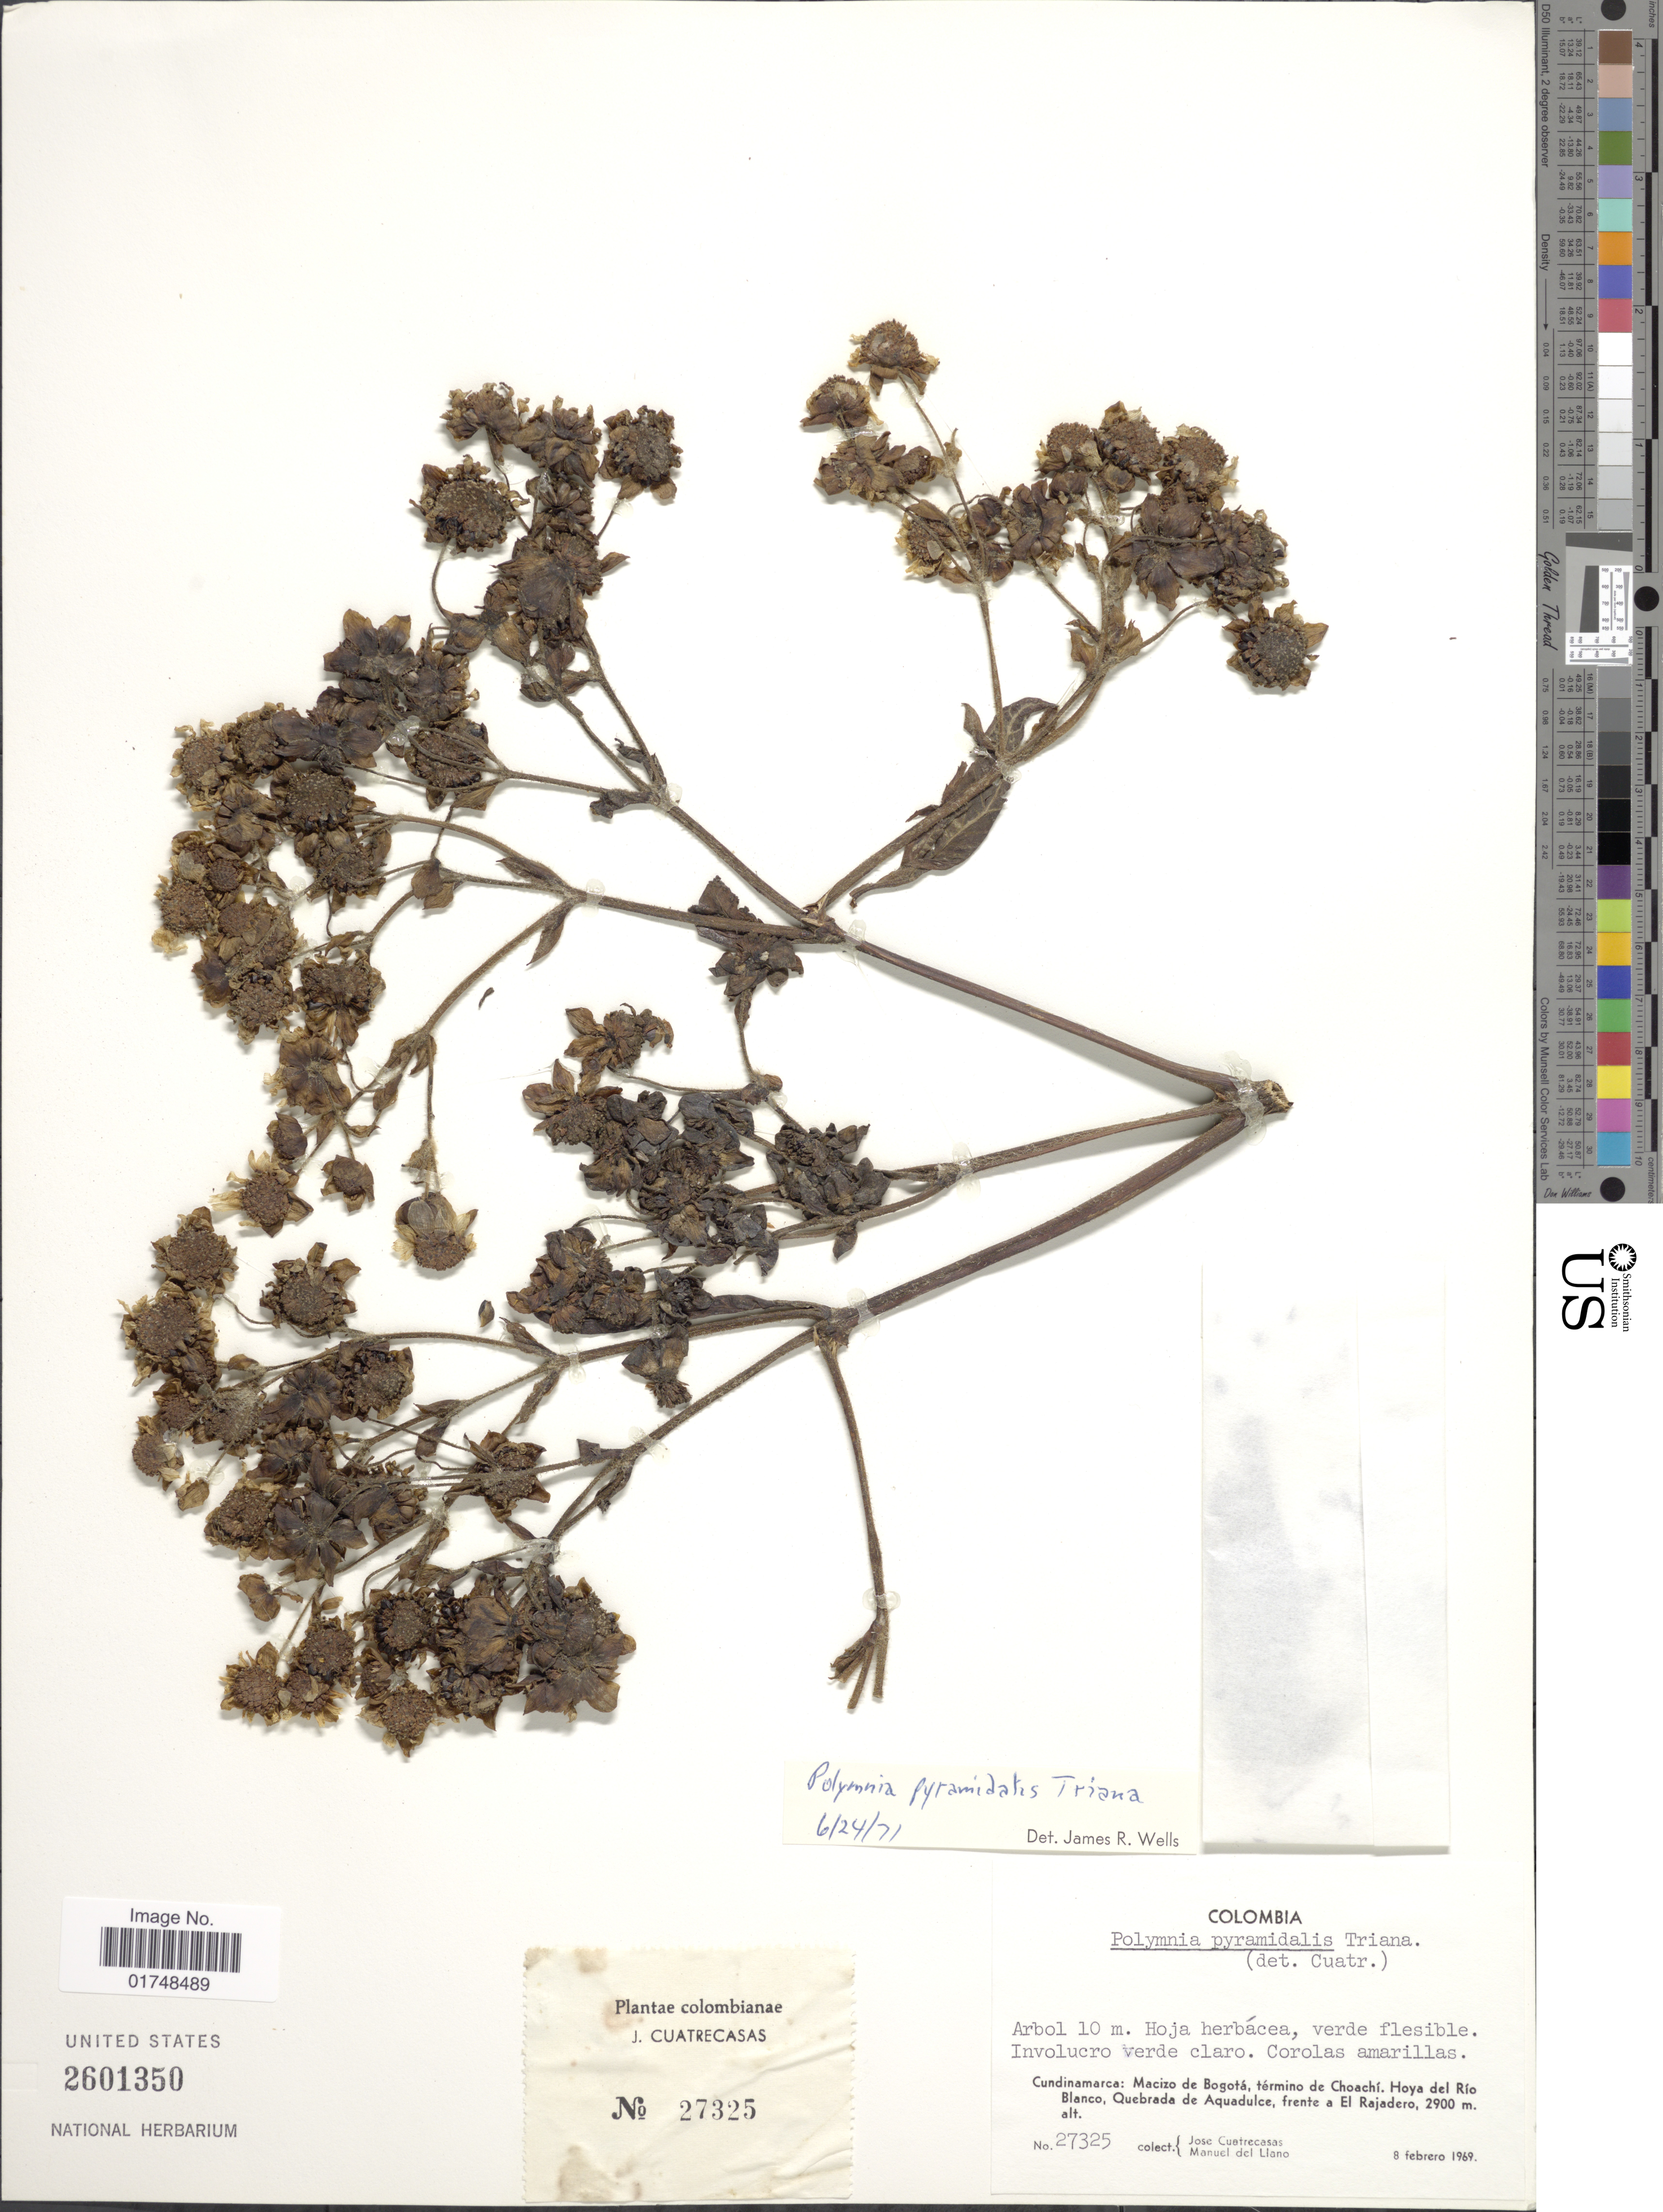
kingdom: Plantae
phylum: Tracheophyta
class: Magnoliopsida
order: Asterales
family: Asteraceae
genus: Smallanthus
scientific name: Smallanthus pyramidalis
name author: (Triana) H. Rob.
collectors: J. Cuatrecasas & M. d. Llano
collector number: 27325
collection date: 1969-02-08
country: Colombia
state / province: Cundinamarca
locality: Cundinamarca: Macizo de Bogota, termino de Choachi. hoya del Rio Blanco, Quebrada de Aquadulce, frente a El Rajadero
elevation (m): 2900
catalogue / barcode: US 2601350